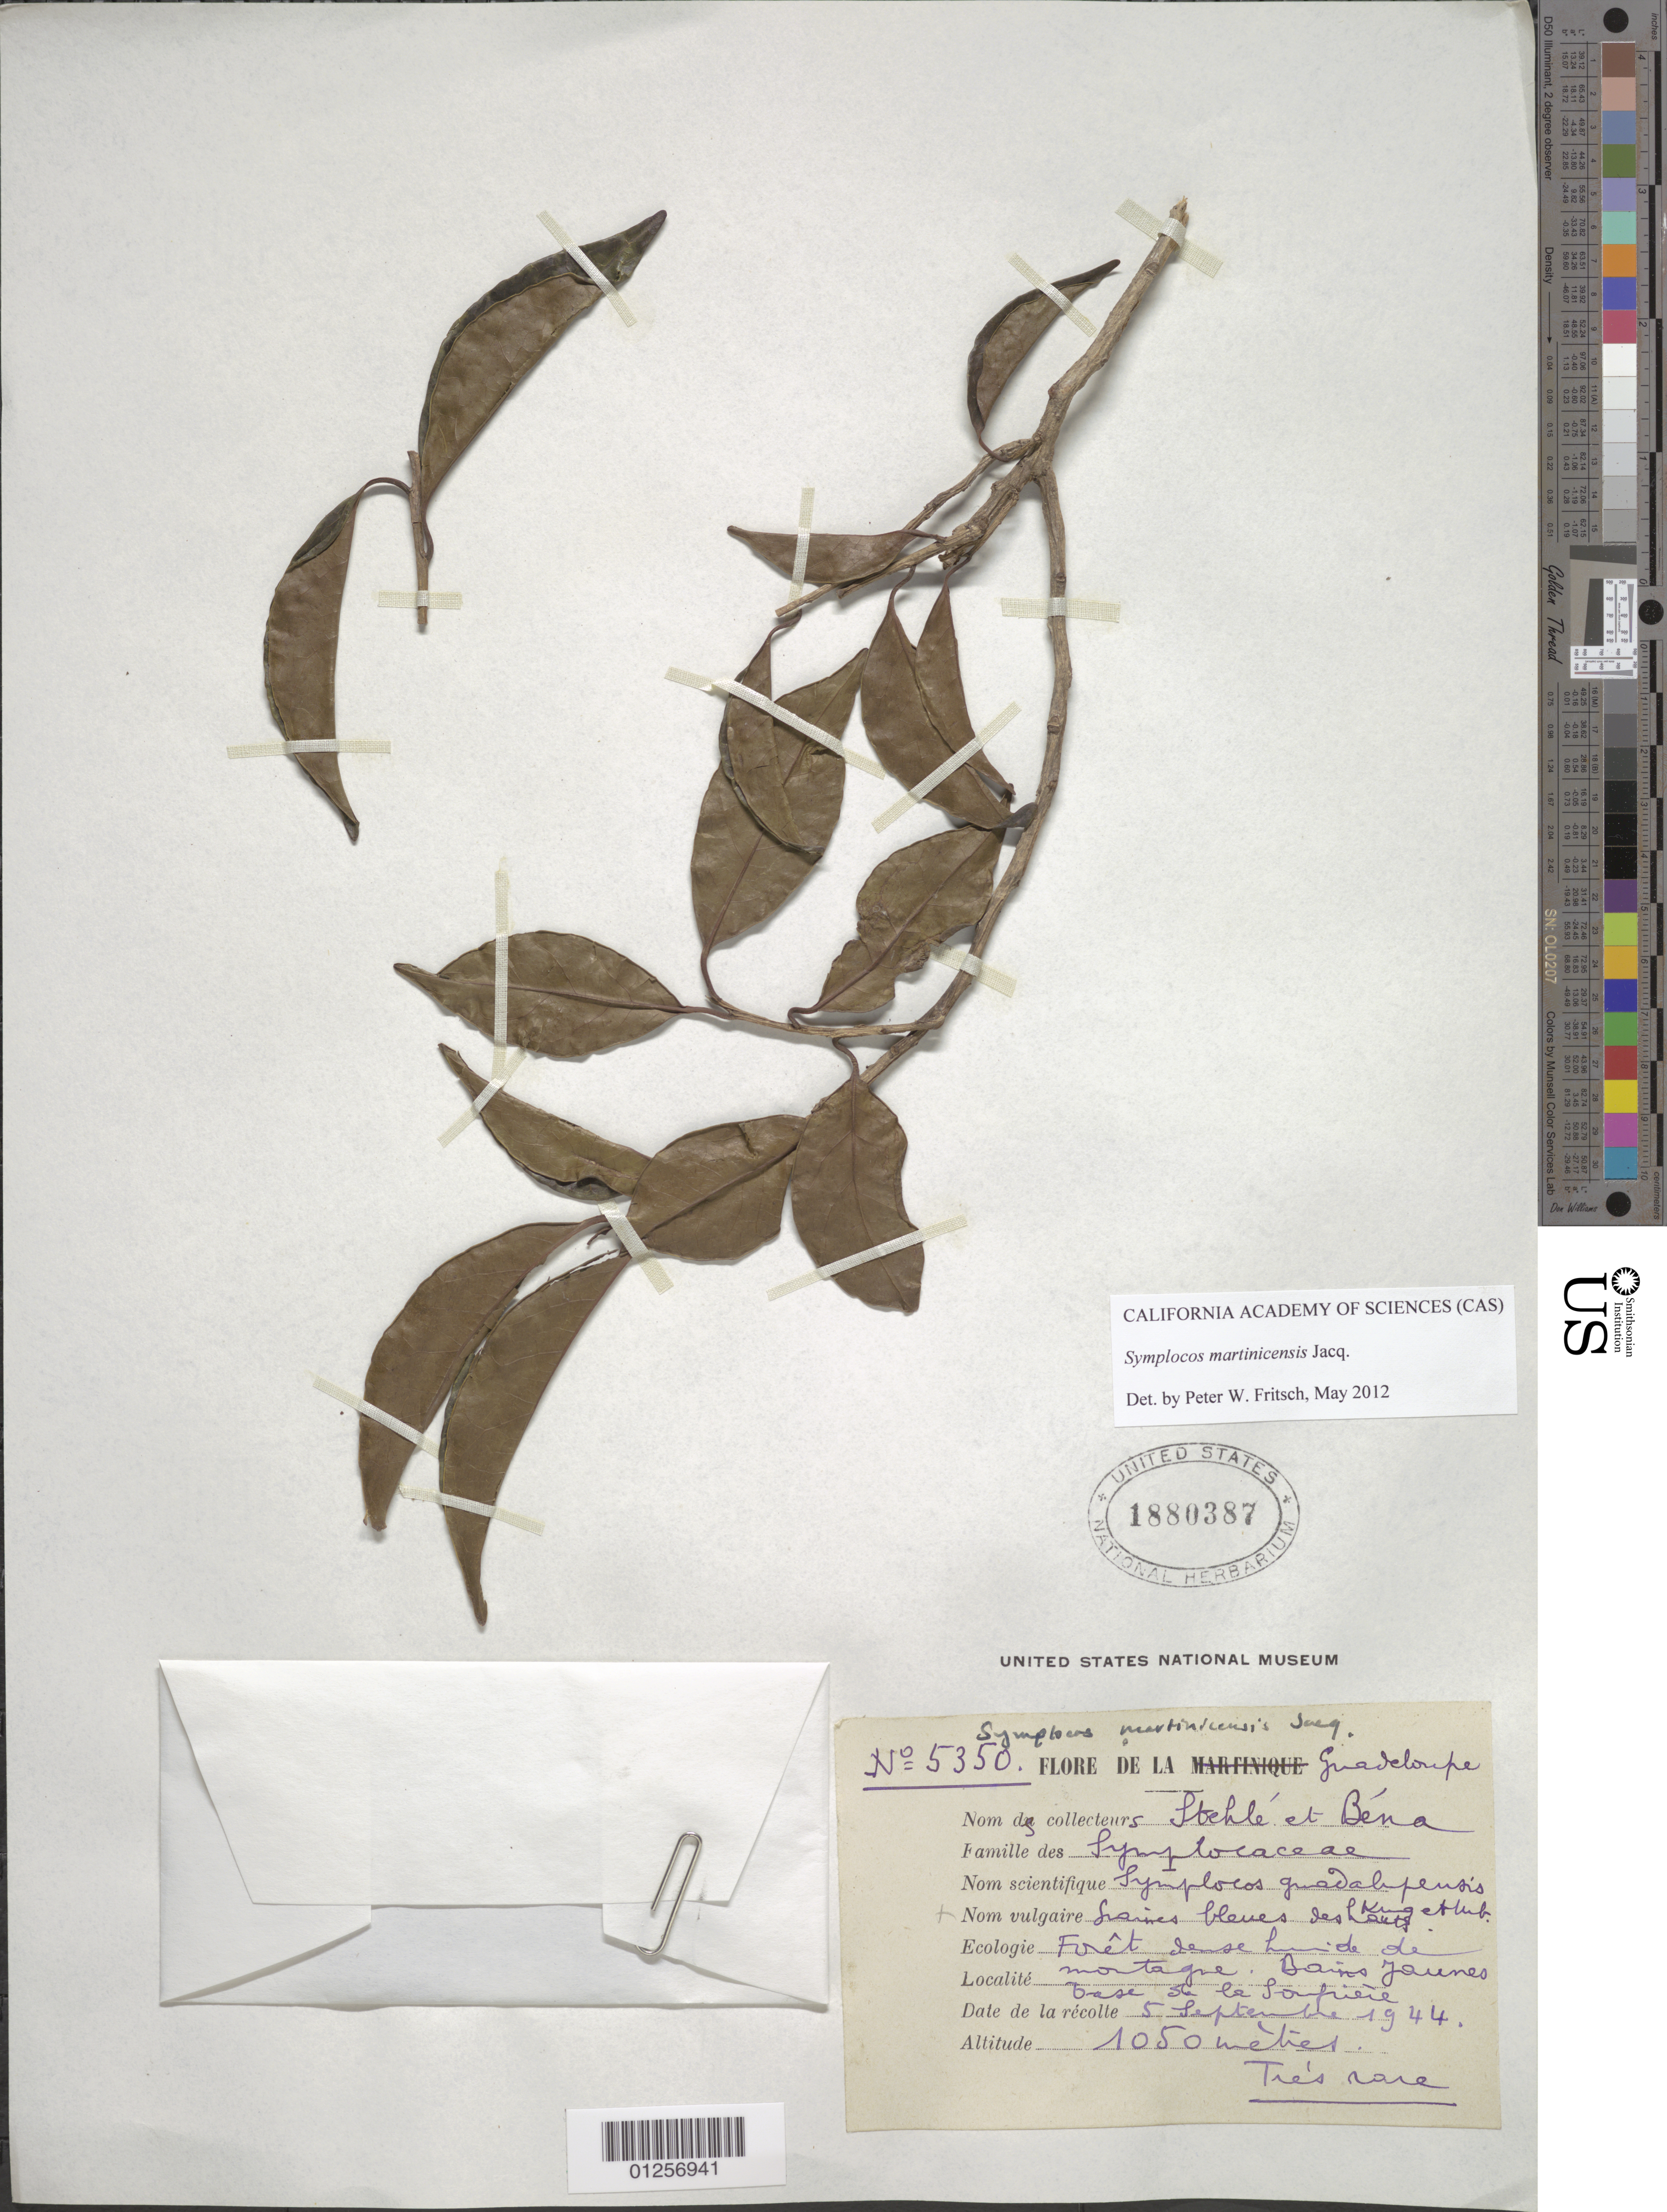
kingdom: Plantae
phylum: Tracheophyta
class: Magnoliopsida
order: Ericales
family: Symplocaceae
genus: Symplocos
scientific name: Symplocos martinicensis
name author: Jacq.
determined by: Fritsch, Peter W.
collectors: H. Stehlé & -. Béna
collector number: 5350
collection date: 1944-09-05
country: Guadeloupe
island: Basse Terre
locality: La Soufrière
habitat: Forêt dense humide de montagne.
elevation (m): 1050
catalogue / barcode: US 1880387